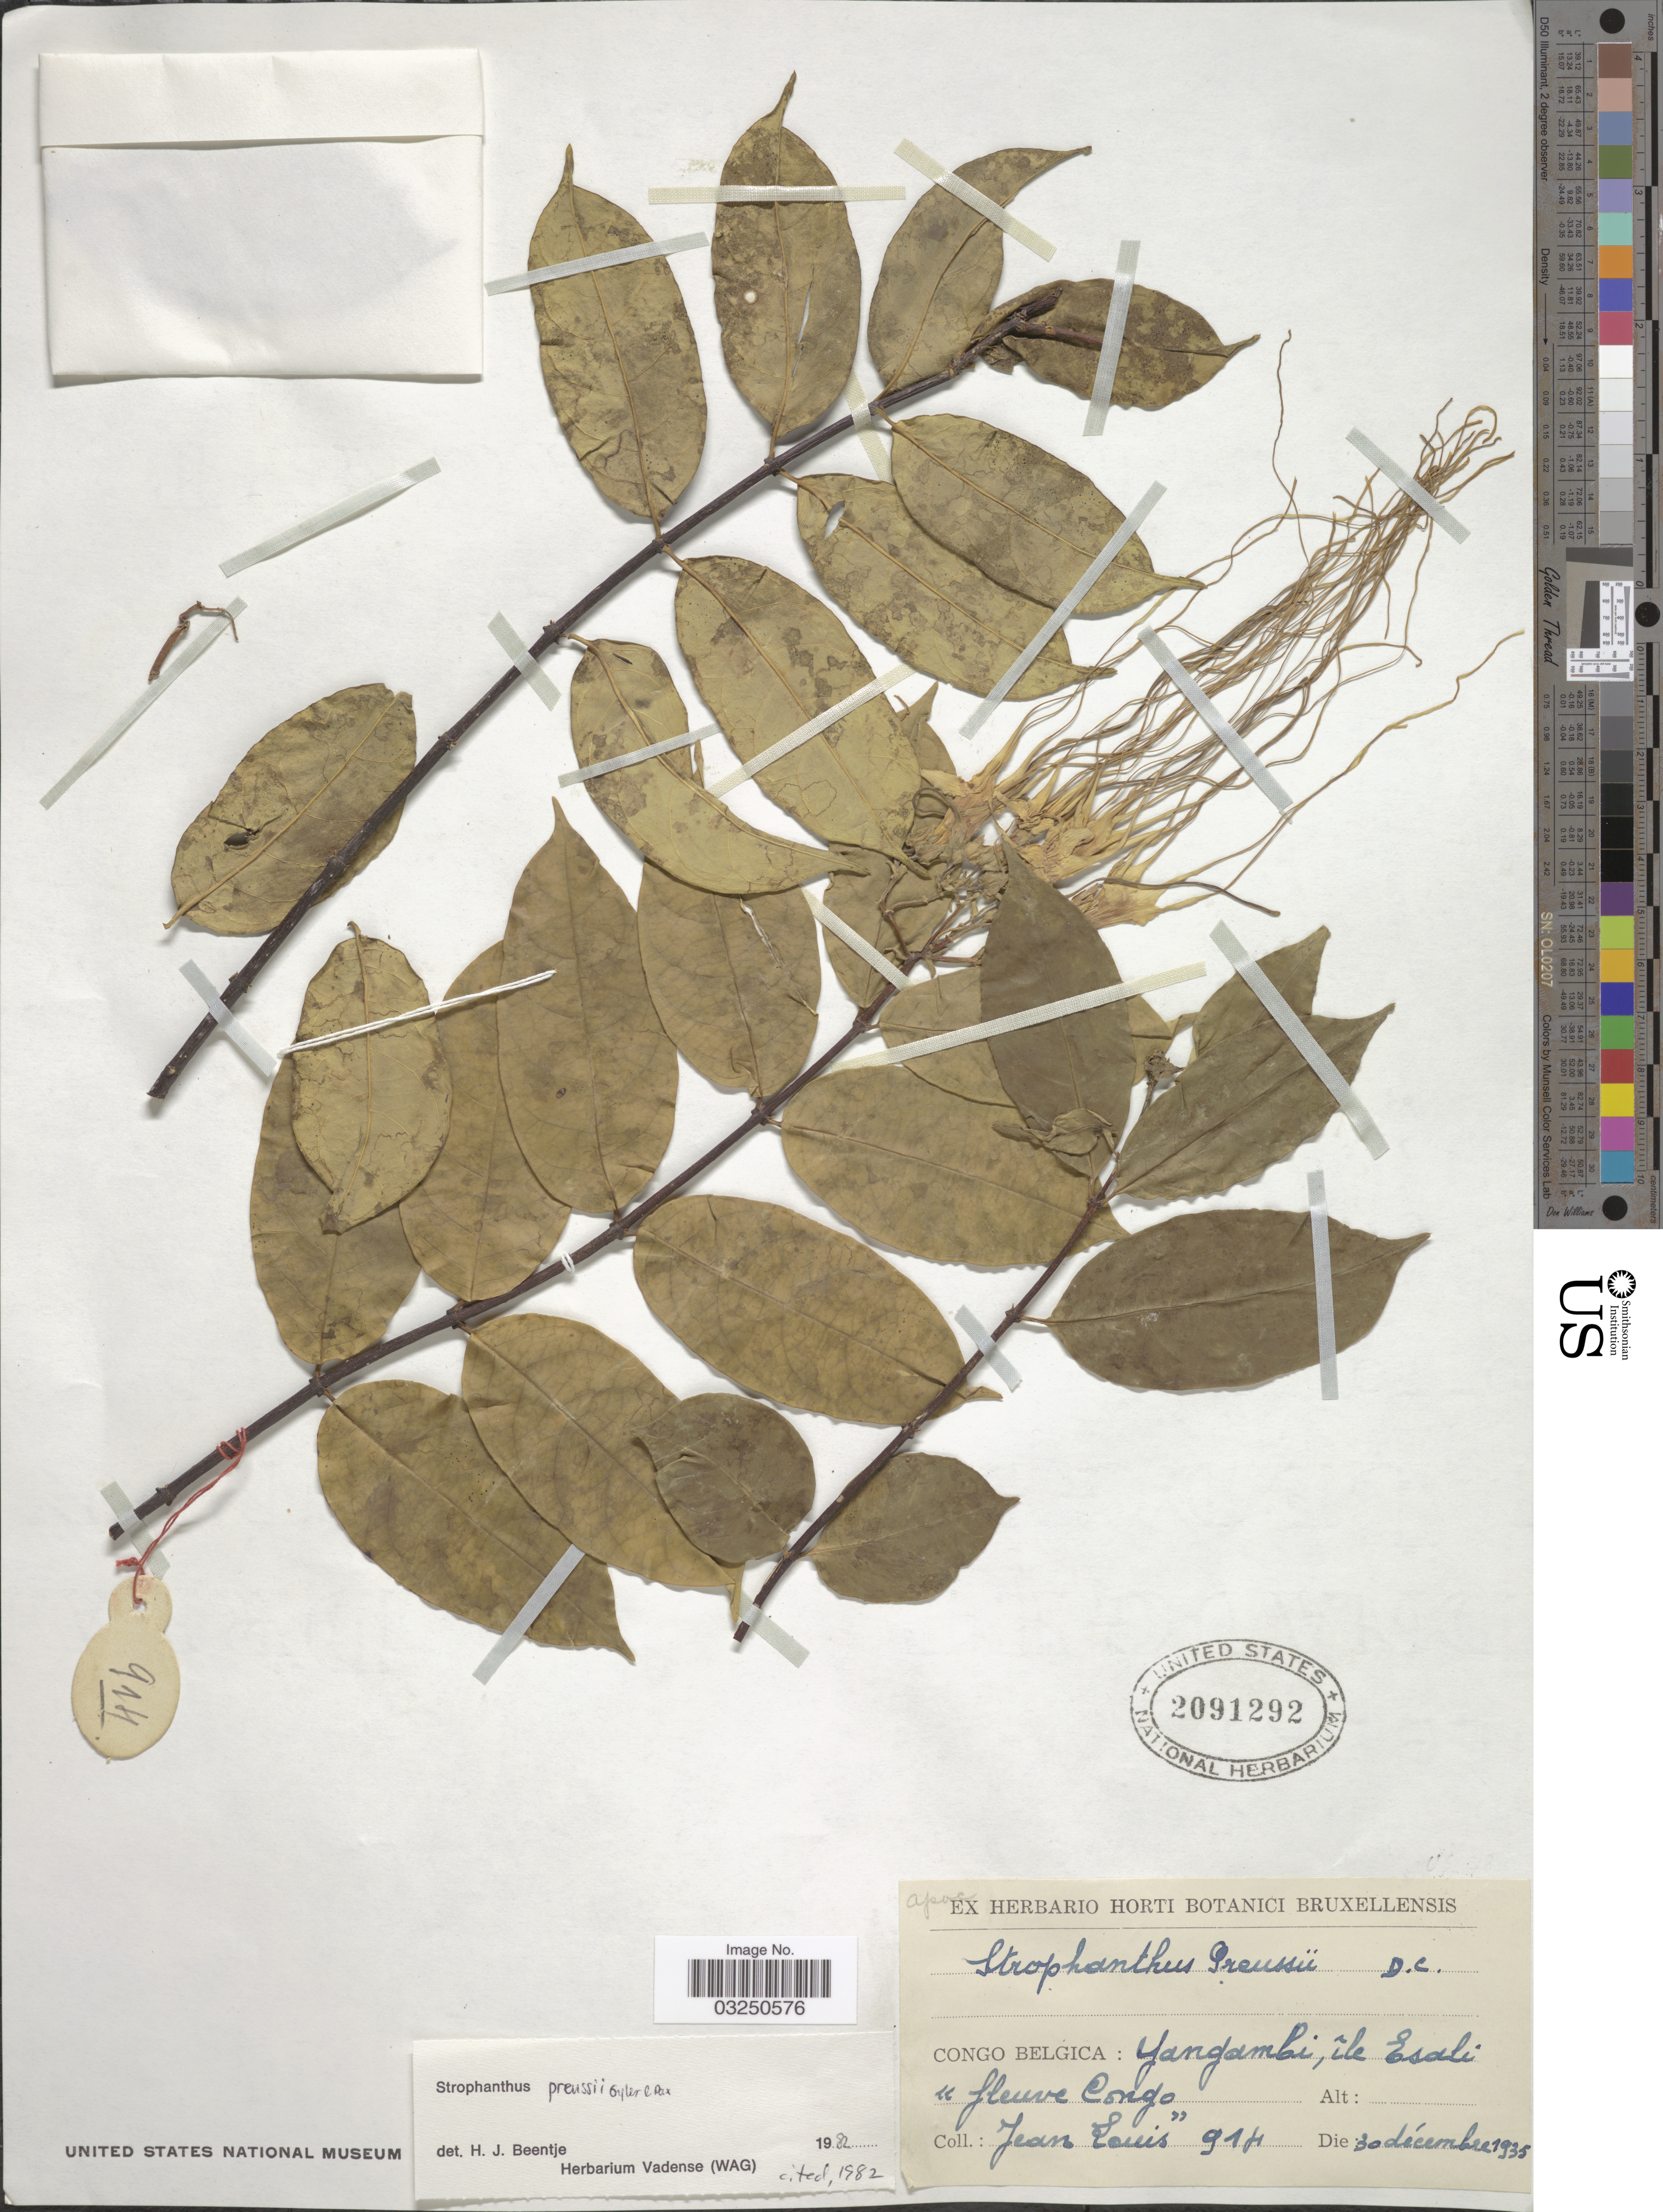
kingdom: Plantae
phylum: Tracheophyta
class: Magnoliopsida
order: Gentianales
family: Apocynaceae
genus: Strophanthus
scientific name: Strophanthus preussii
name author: Engl. & Pax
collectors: J. Louis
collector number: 914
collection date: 1935-12-30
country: Congo, Democratic Republic of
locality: Congo Belgica: Yangambi, île Esali fleuve Congo.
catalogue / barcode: US 2091292